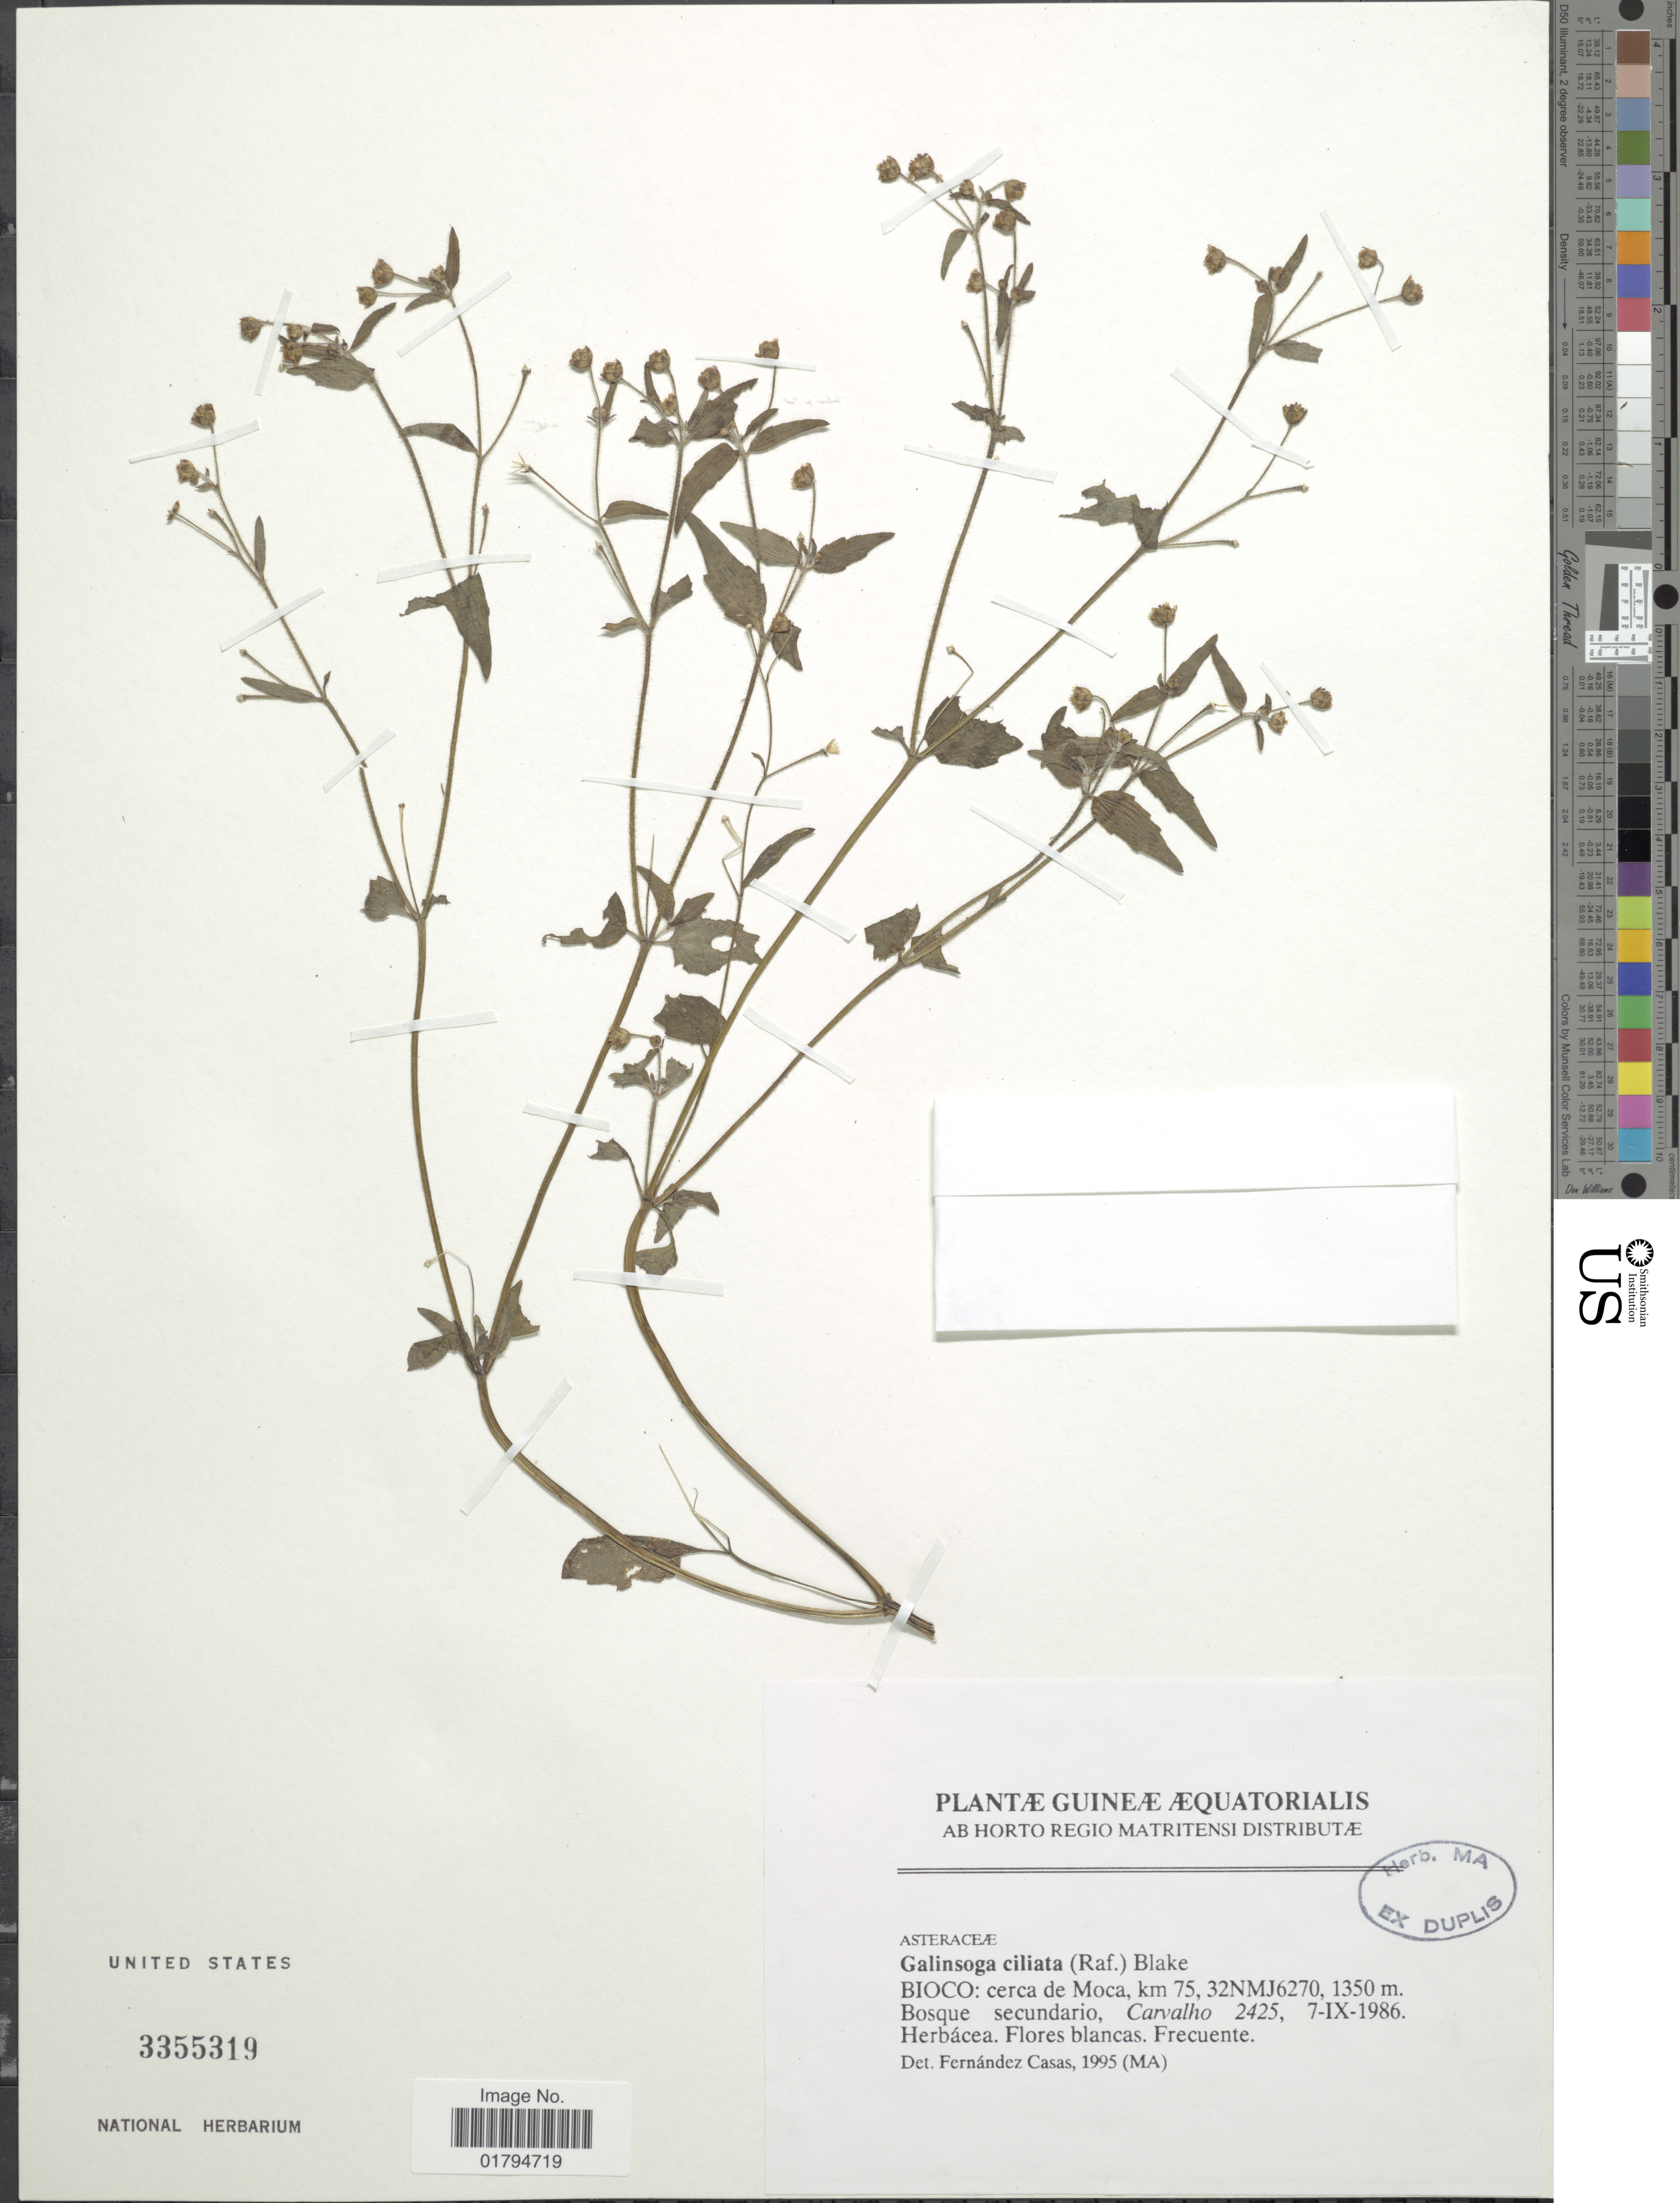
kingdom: Plantae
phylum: Tracheophyta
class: Magnoliopsida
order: Asterales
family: Asteraceae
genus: Galinsoga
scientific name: Galinsoga parviflora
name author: Cav.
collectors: Carvalho, --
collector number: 2425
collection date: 1986-09-07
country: Equatorial Guinea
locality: Bioco: cerca de Moca km 75, 32NMJ270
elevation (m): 1350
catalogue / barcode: US 3355319